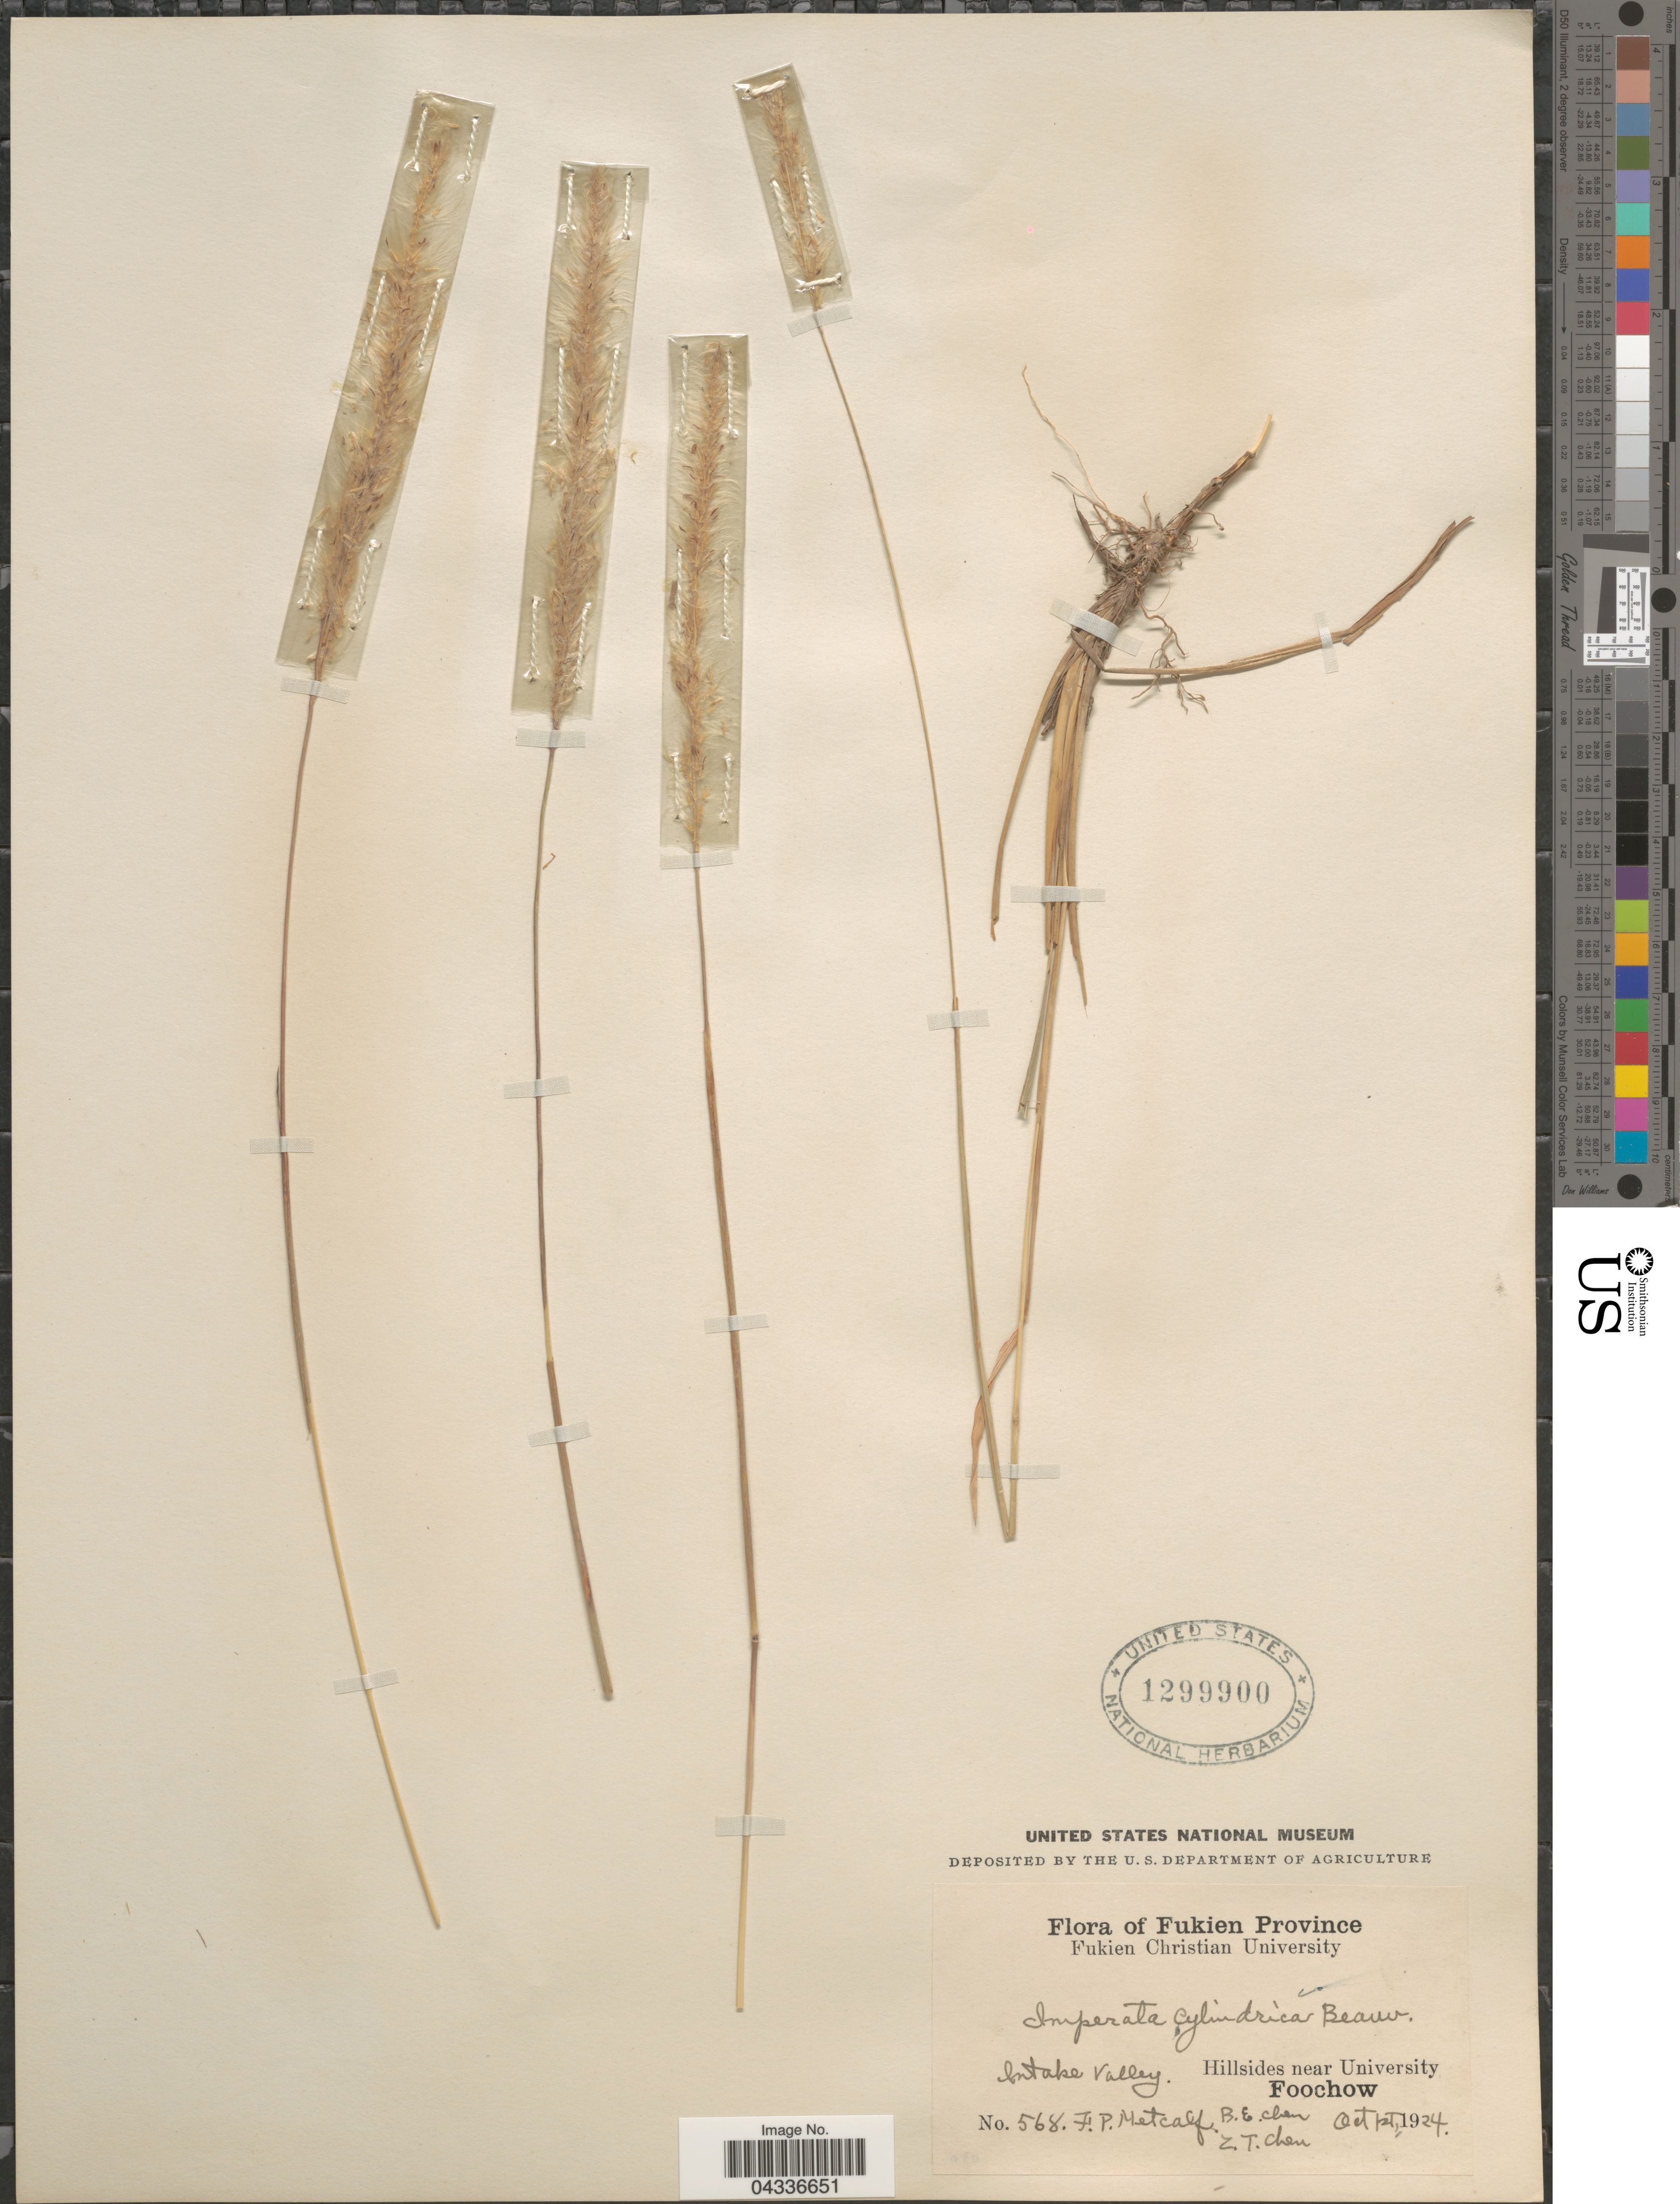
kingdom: Plantae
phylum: Tracheophyta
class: Liliopsida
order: Poales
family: Poaceae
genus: Imperata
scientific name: Imperata cylindrica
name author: (L.) P. Beauv.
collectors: F. Metcalf, B. Chen & Z. Chen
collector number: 568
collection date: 1924-10-01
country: China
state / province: Fujian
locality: Fukien Province. Intake Valley. Hillsides near University Foochow.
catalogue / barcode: US 1299900